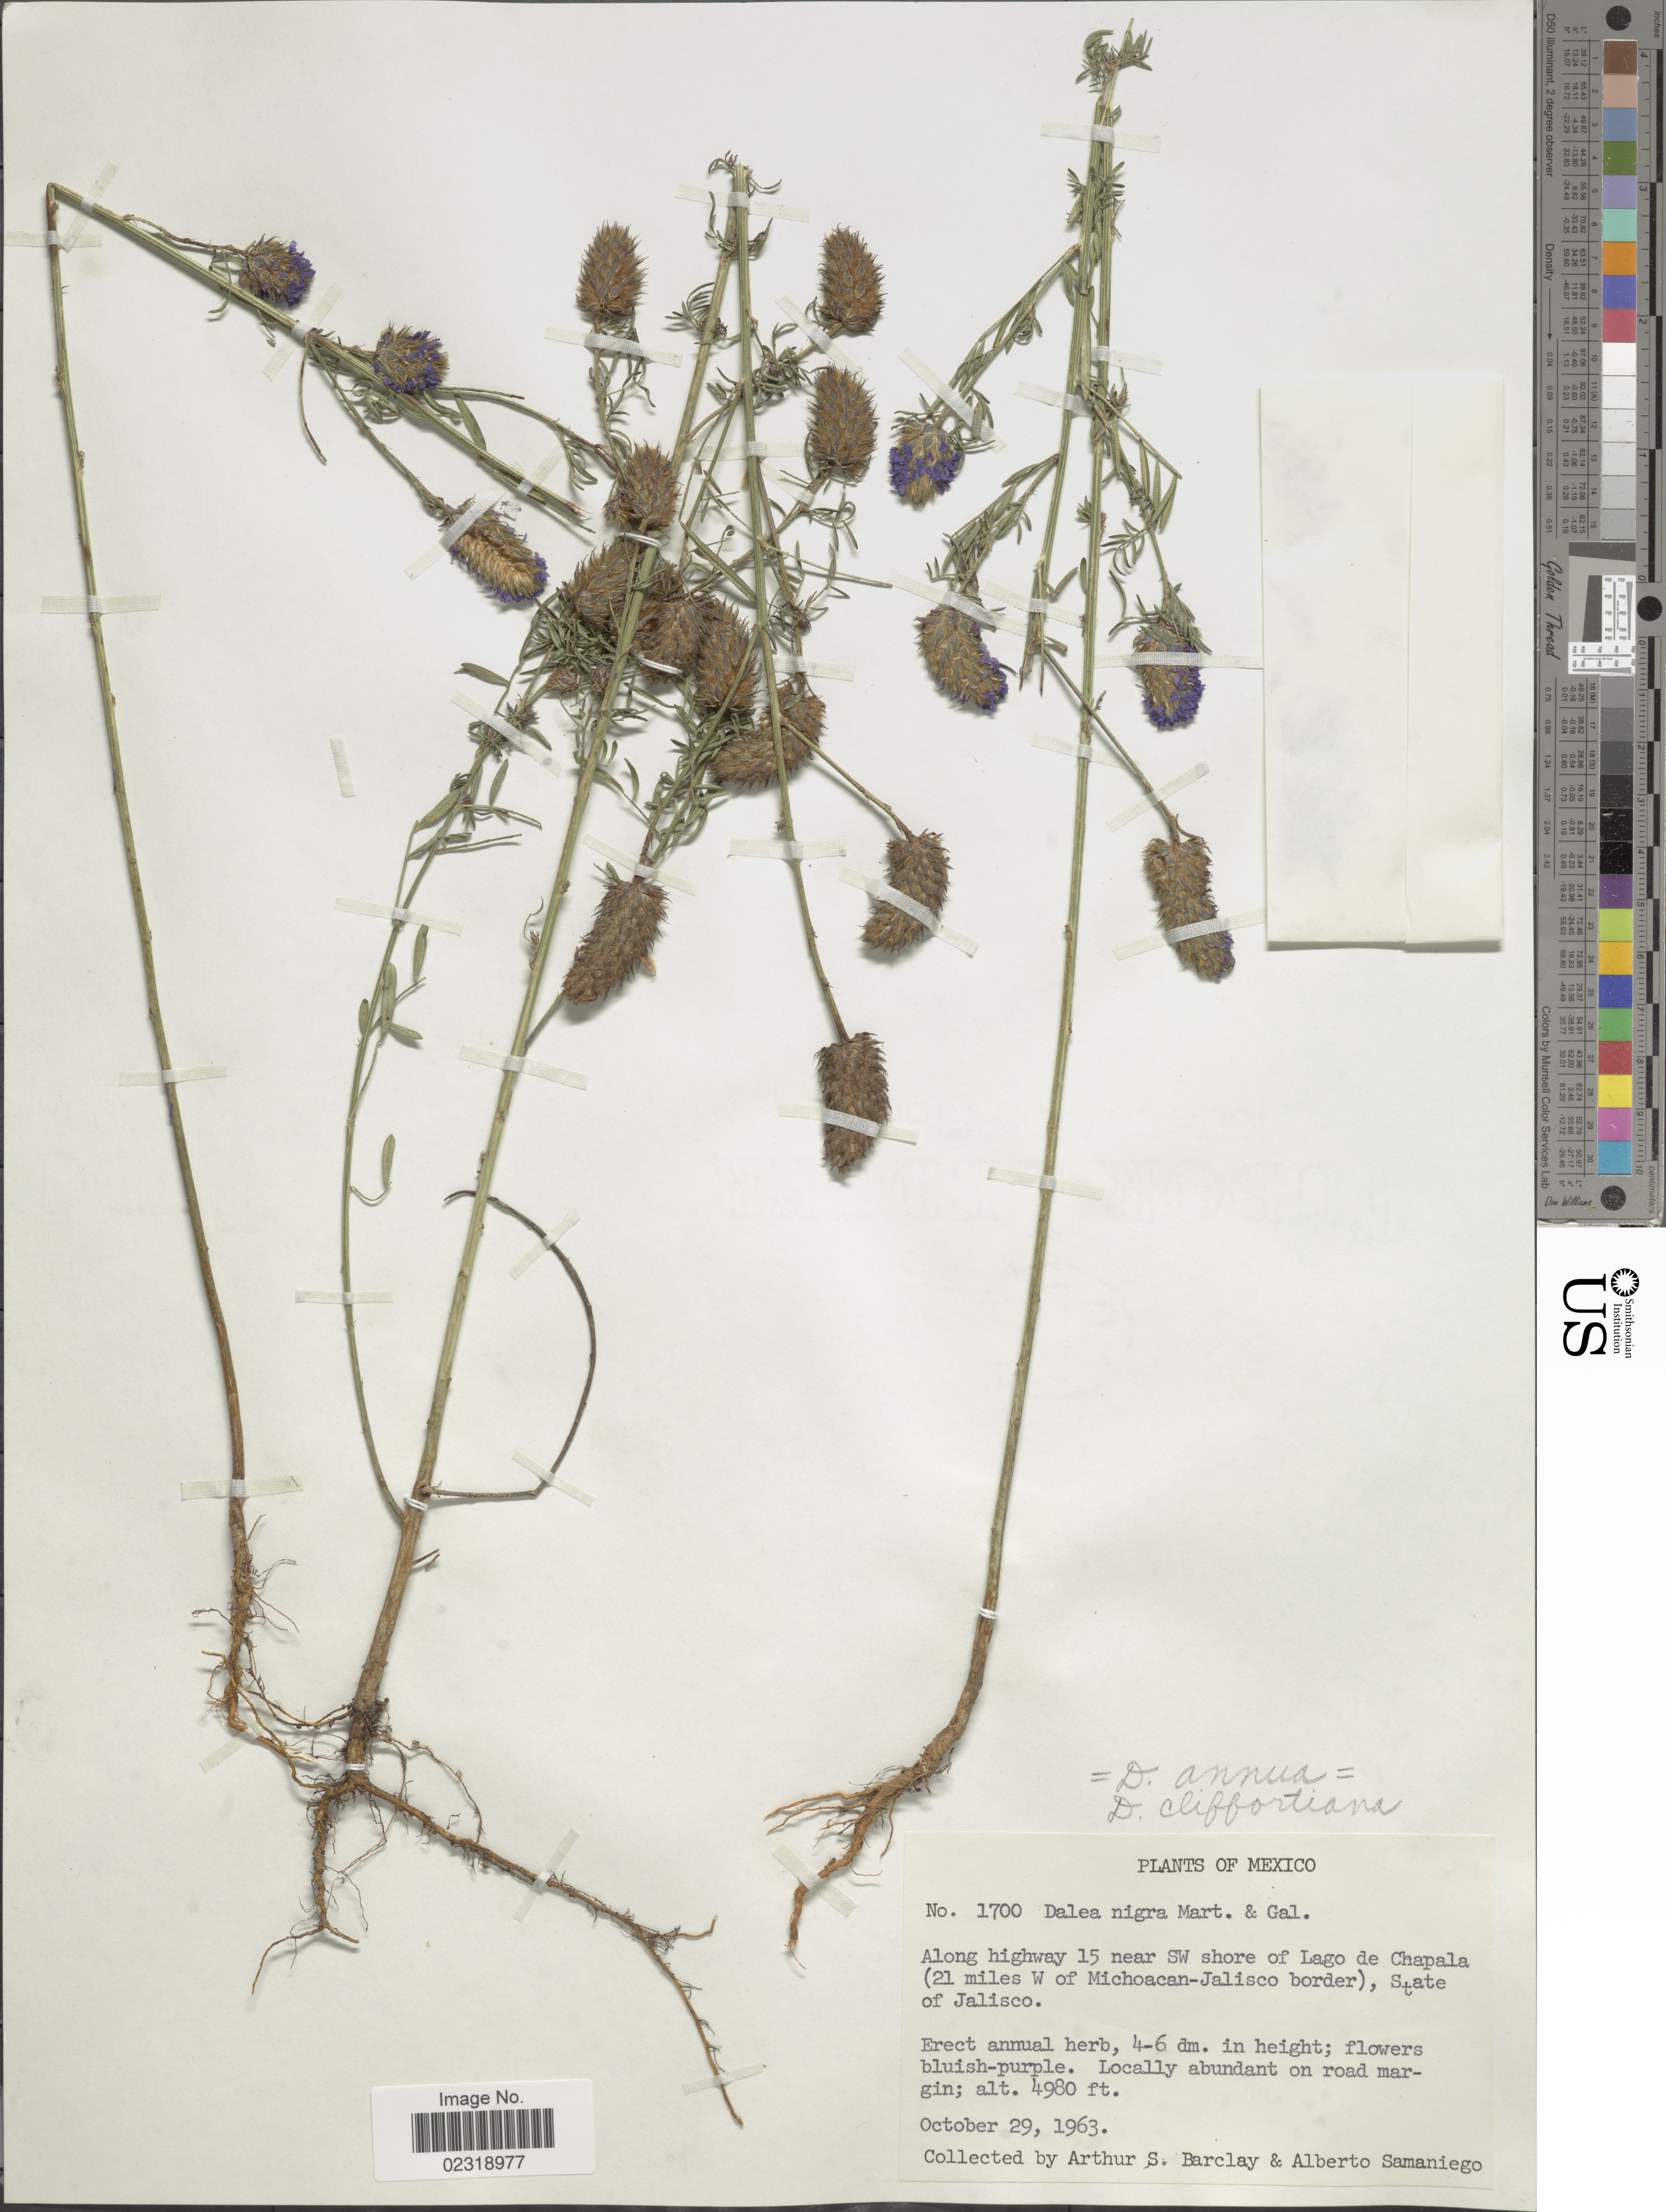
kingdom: Plantae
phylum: Tracheophyta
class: Magnoliopsida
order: Fabales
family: Fabaceae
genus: Dalea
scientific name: Dalea cliffortiana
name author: Willd.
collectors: A. S. Barclay & A. V. Samaniego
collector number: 1700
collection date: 1963-10-29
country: Mexico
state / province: Jalisco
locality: Along highway 15 near SW shore of Lago de Chapala (21 miles W of Michoacan-Jalisco border).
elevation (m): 1518